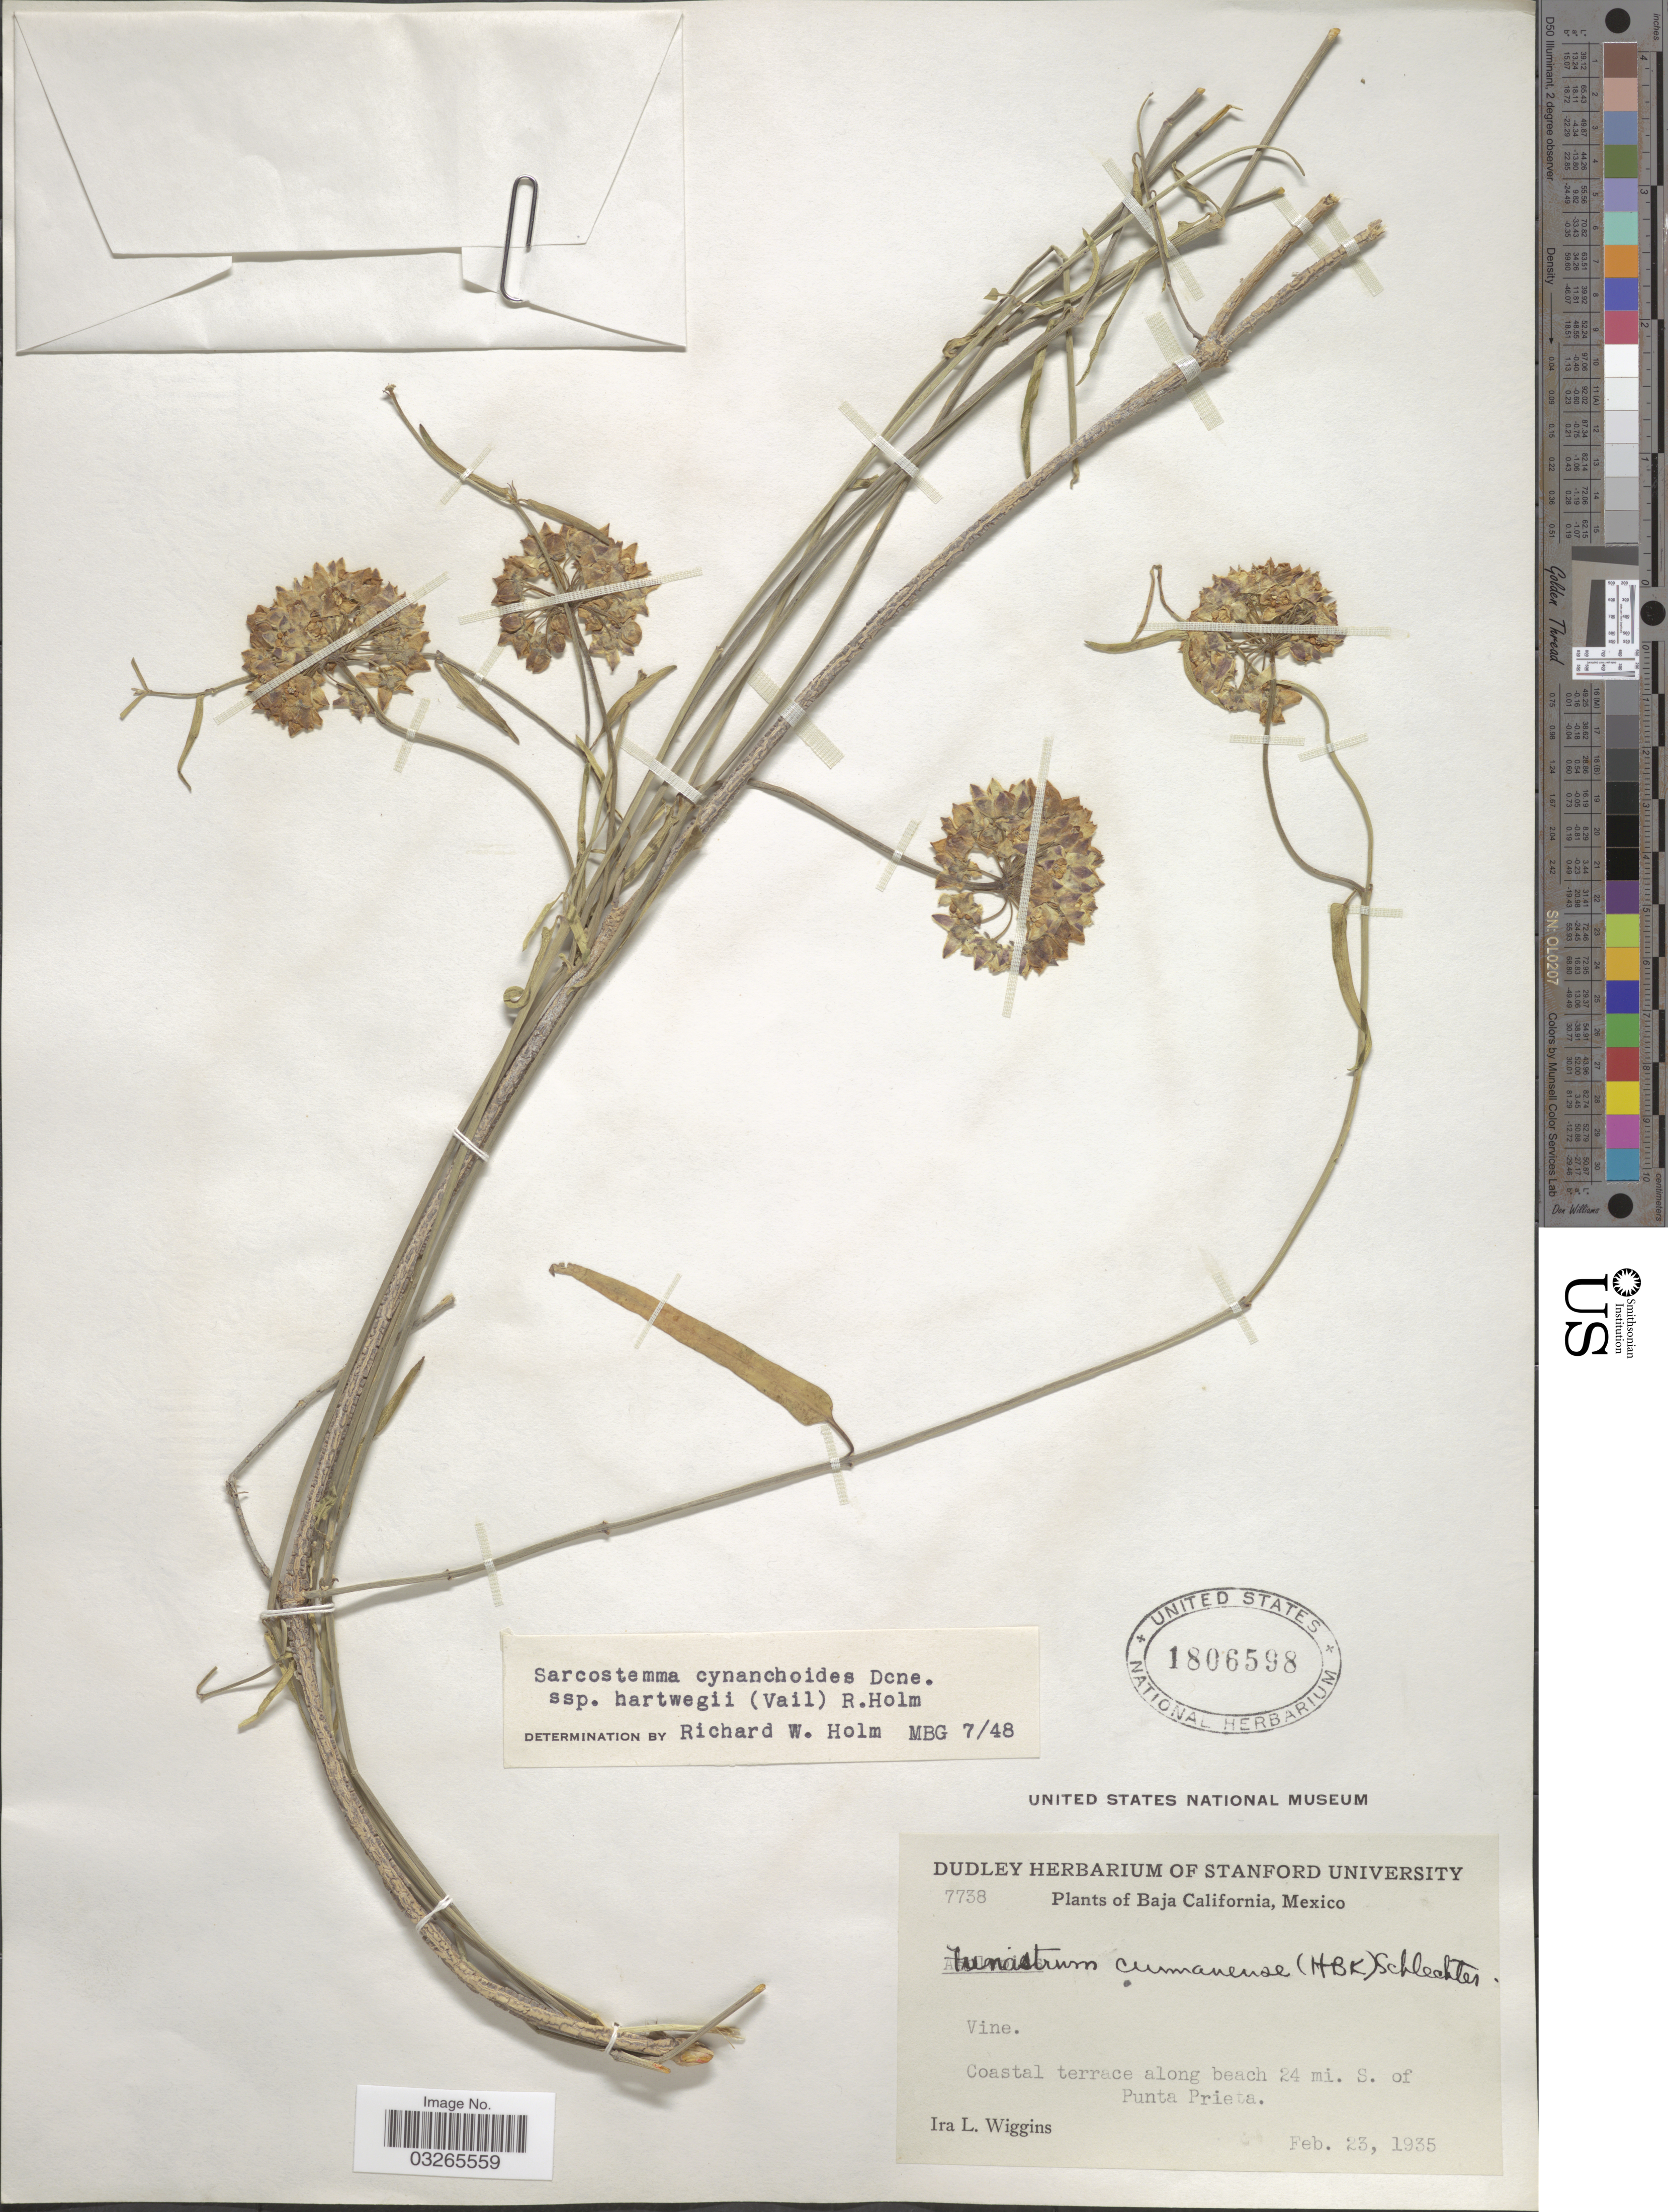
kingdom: Plantae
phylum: Tracheophyta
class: Magnoliopsida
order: Gentianales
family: Apocynaceae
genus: Sarcostemma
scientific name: Sarcostemma cynanchoides subsp. hartwegii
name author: (Vail) R.W. Holm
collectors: I. L. Wiggins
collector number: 7738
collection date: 1935-02-23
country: Mexico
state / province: Baja California Norte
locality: Baja California, Coastal terrace along beach 24 mi.S. of Punta Prieta.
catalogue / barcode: US 1806598